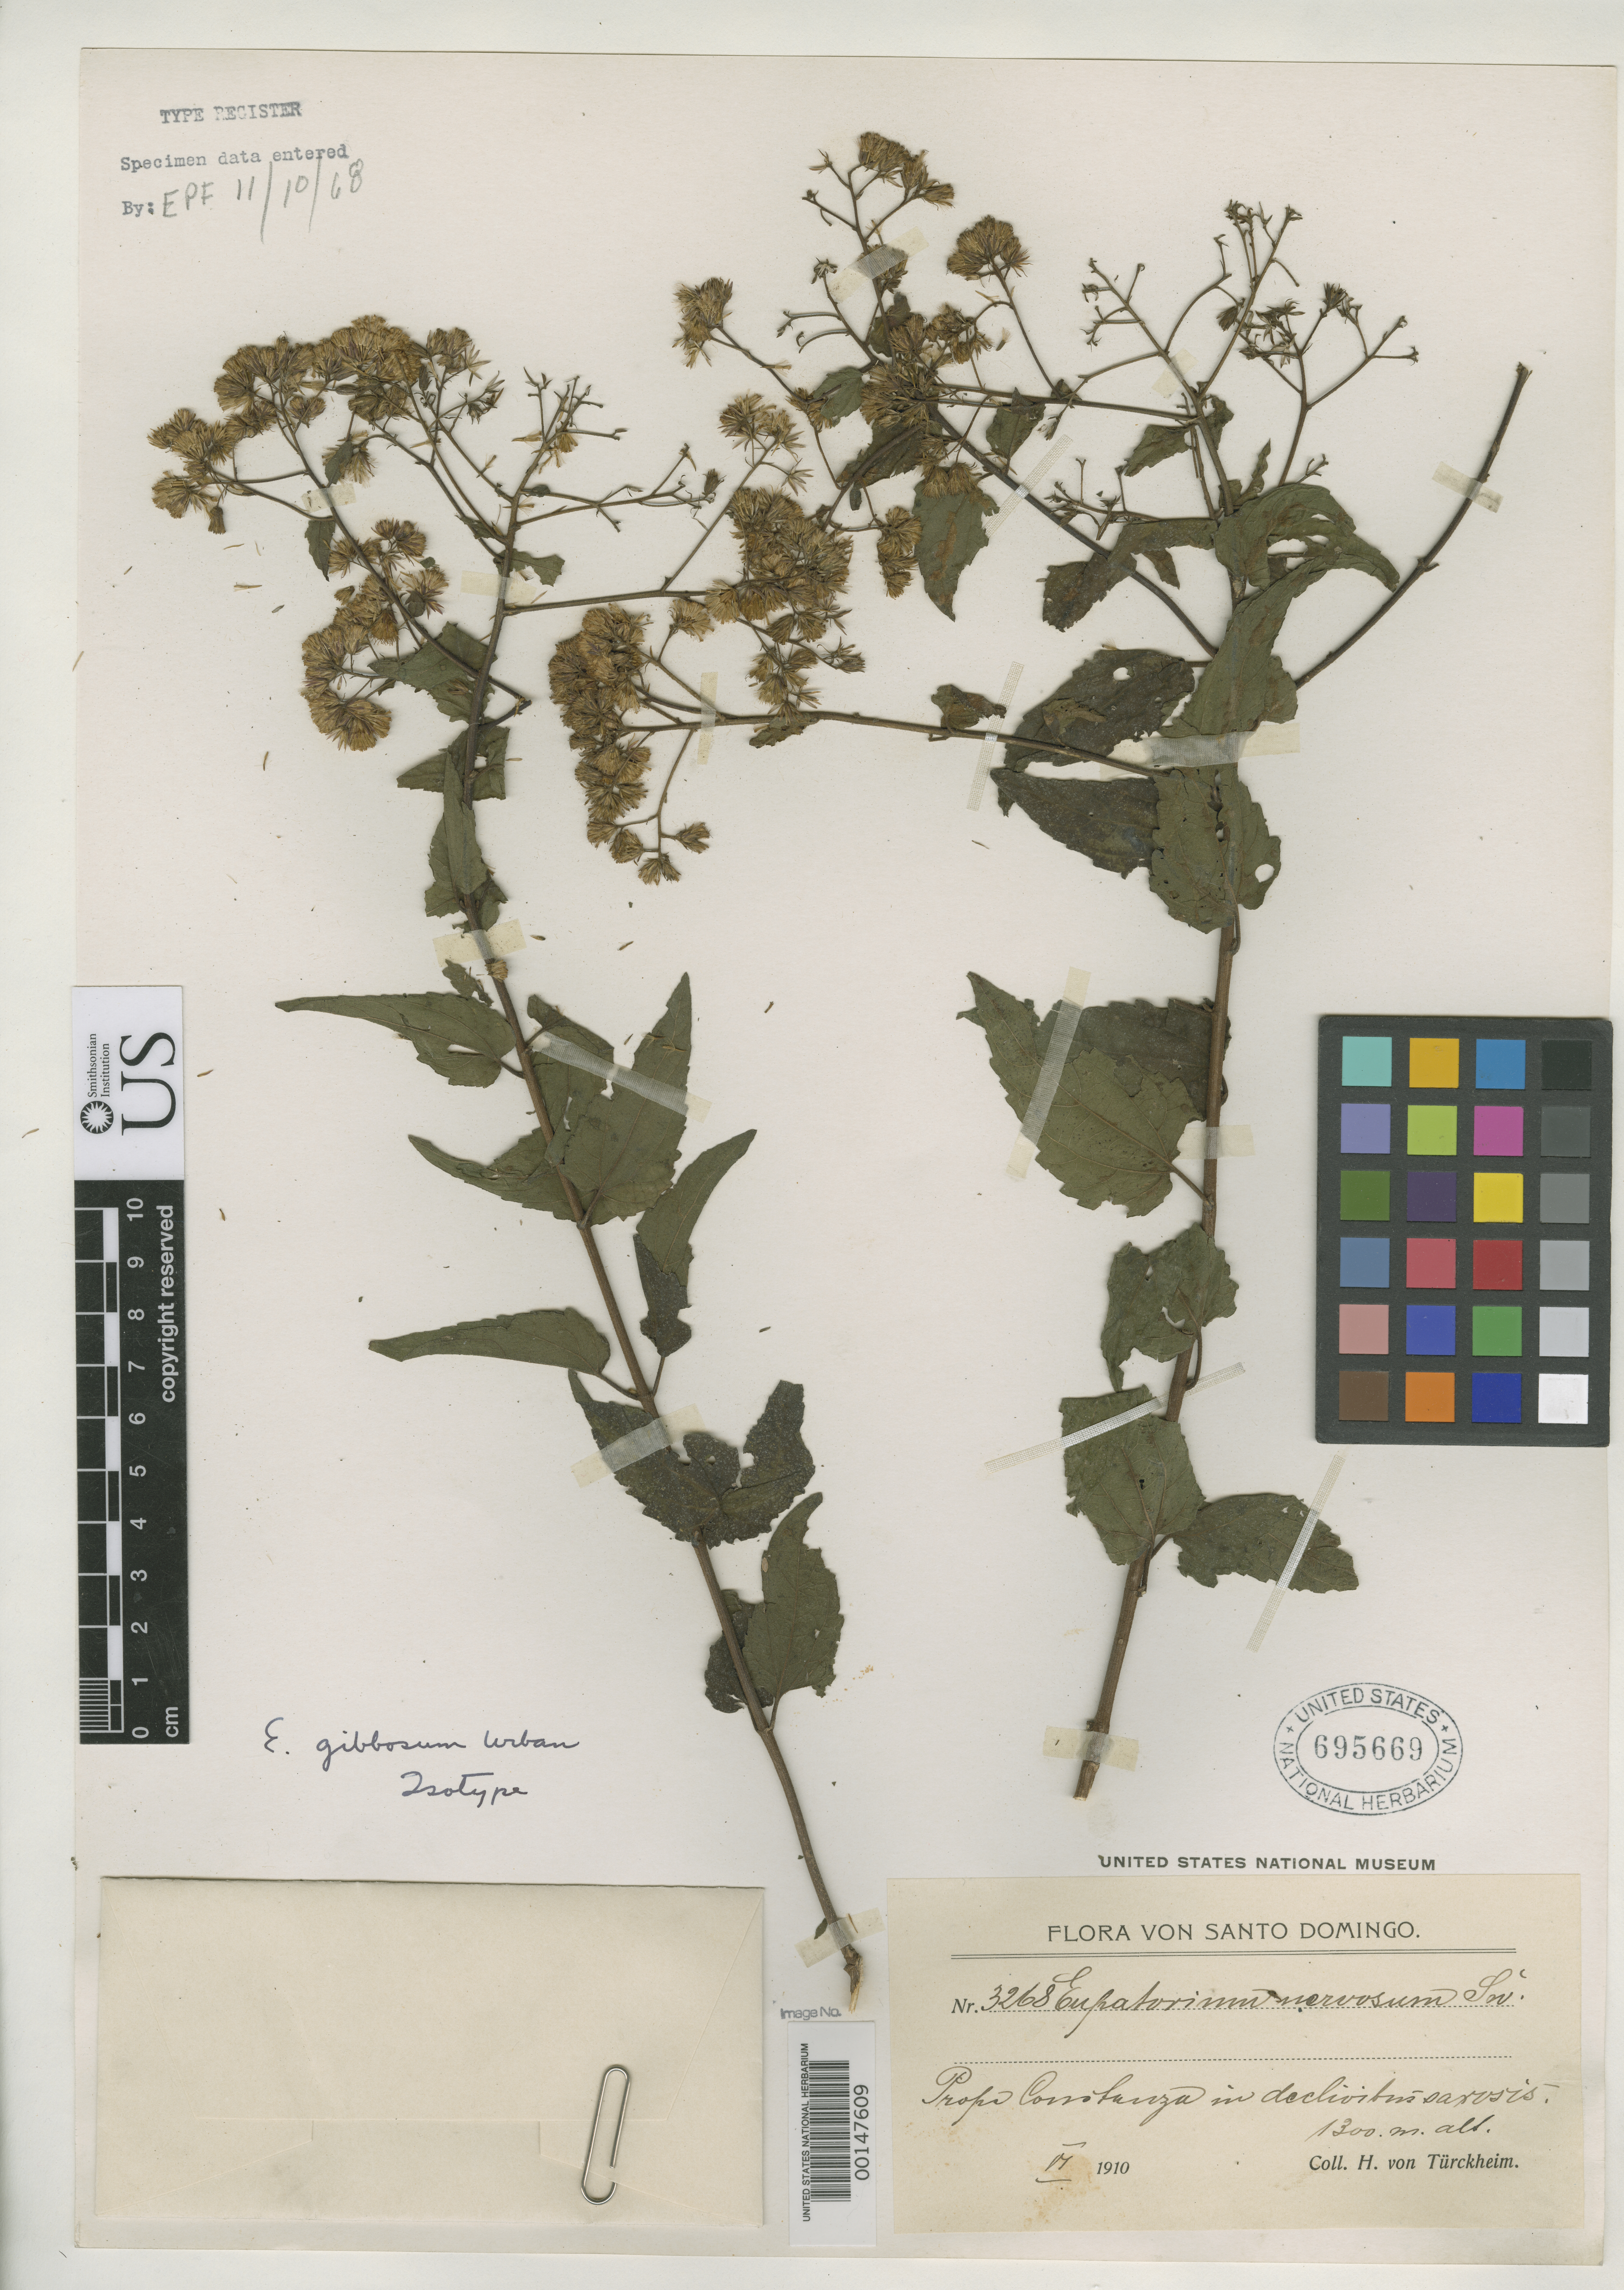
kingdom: Plantae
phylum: Tracheophyta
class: Magnoliopsida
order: Asterales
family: Asteraceae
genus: Eupatorium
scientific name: Eupatorium gibbosum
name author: Urb.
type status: Isotype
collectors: H. von Türckheim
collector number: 3268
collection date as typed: Jun 1910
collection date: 1910-06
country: Dominican Republic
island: Hispaniola Island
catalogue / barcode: US 695669